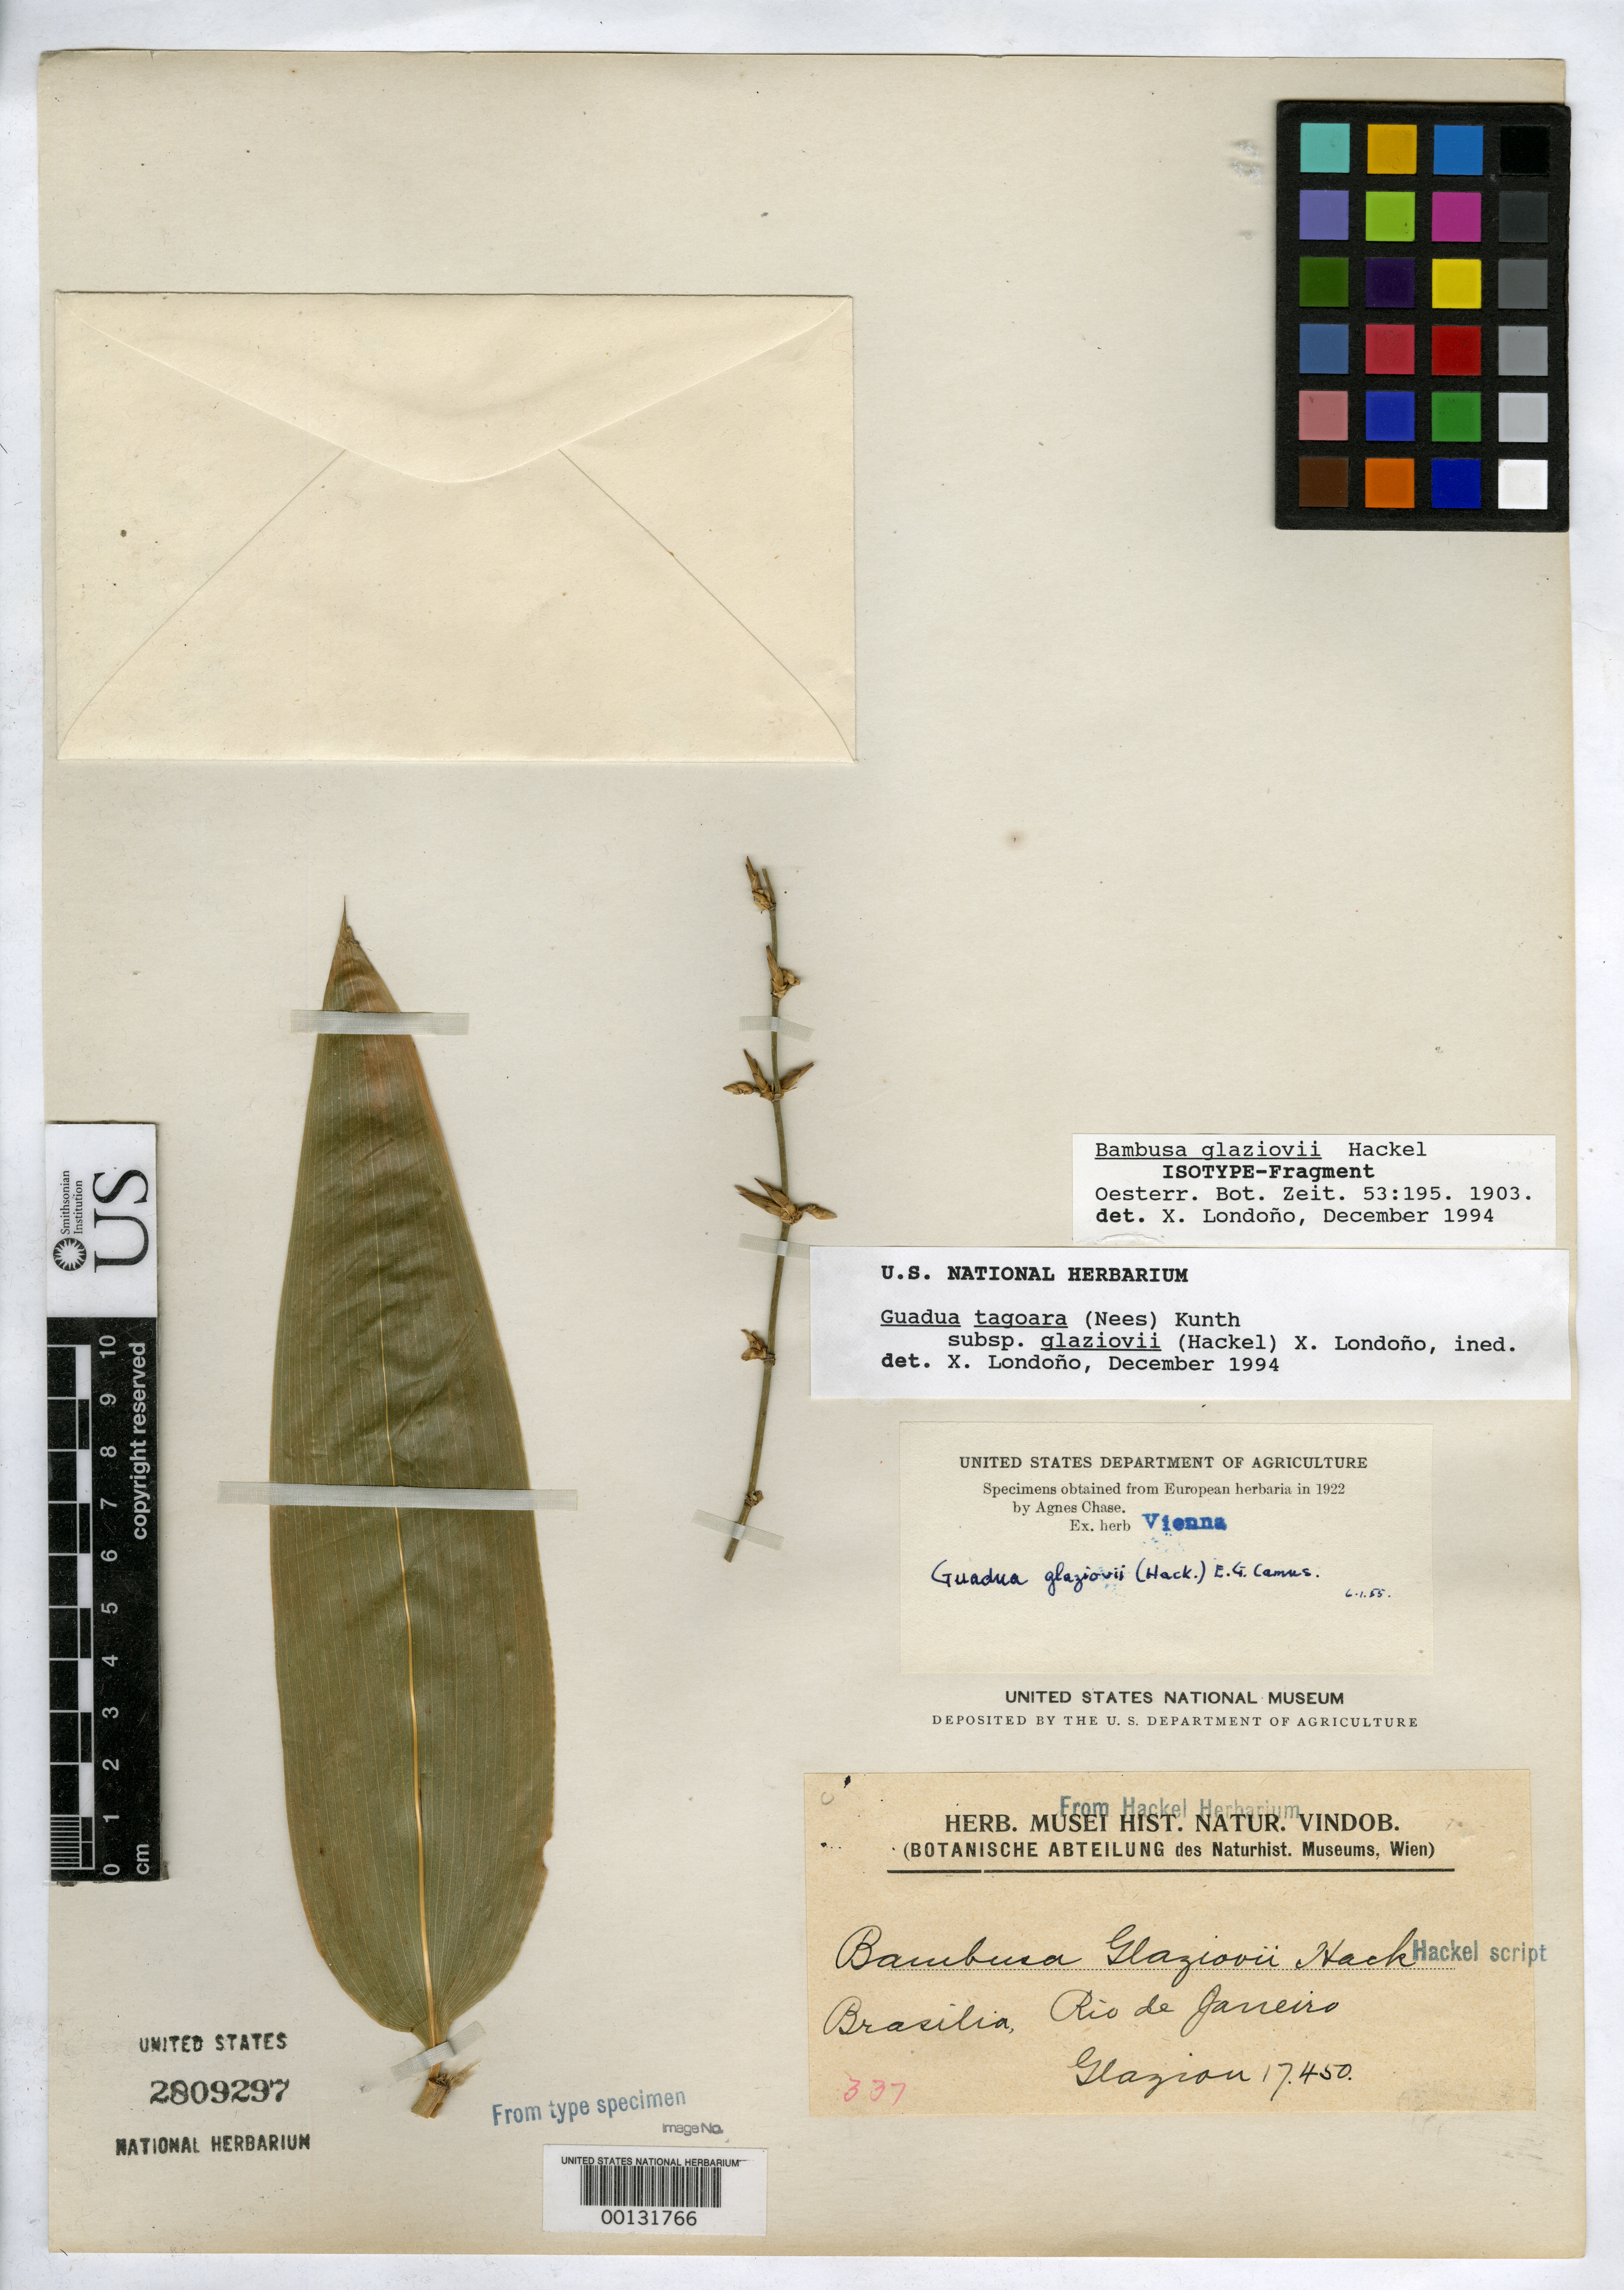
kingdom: Plantae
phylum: Tracheophyta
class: Liliopsida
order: Poales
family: Poaceae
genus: Bambusa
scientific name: Bambusa glaziovii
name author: Hack.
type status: Isotype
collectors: A. F. M. Glaziou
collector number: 17450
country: Brazil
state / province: Rio de Janeiro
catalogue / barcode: US 2809297